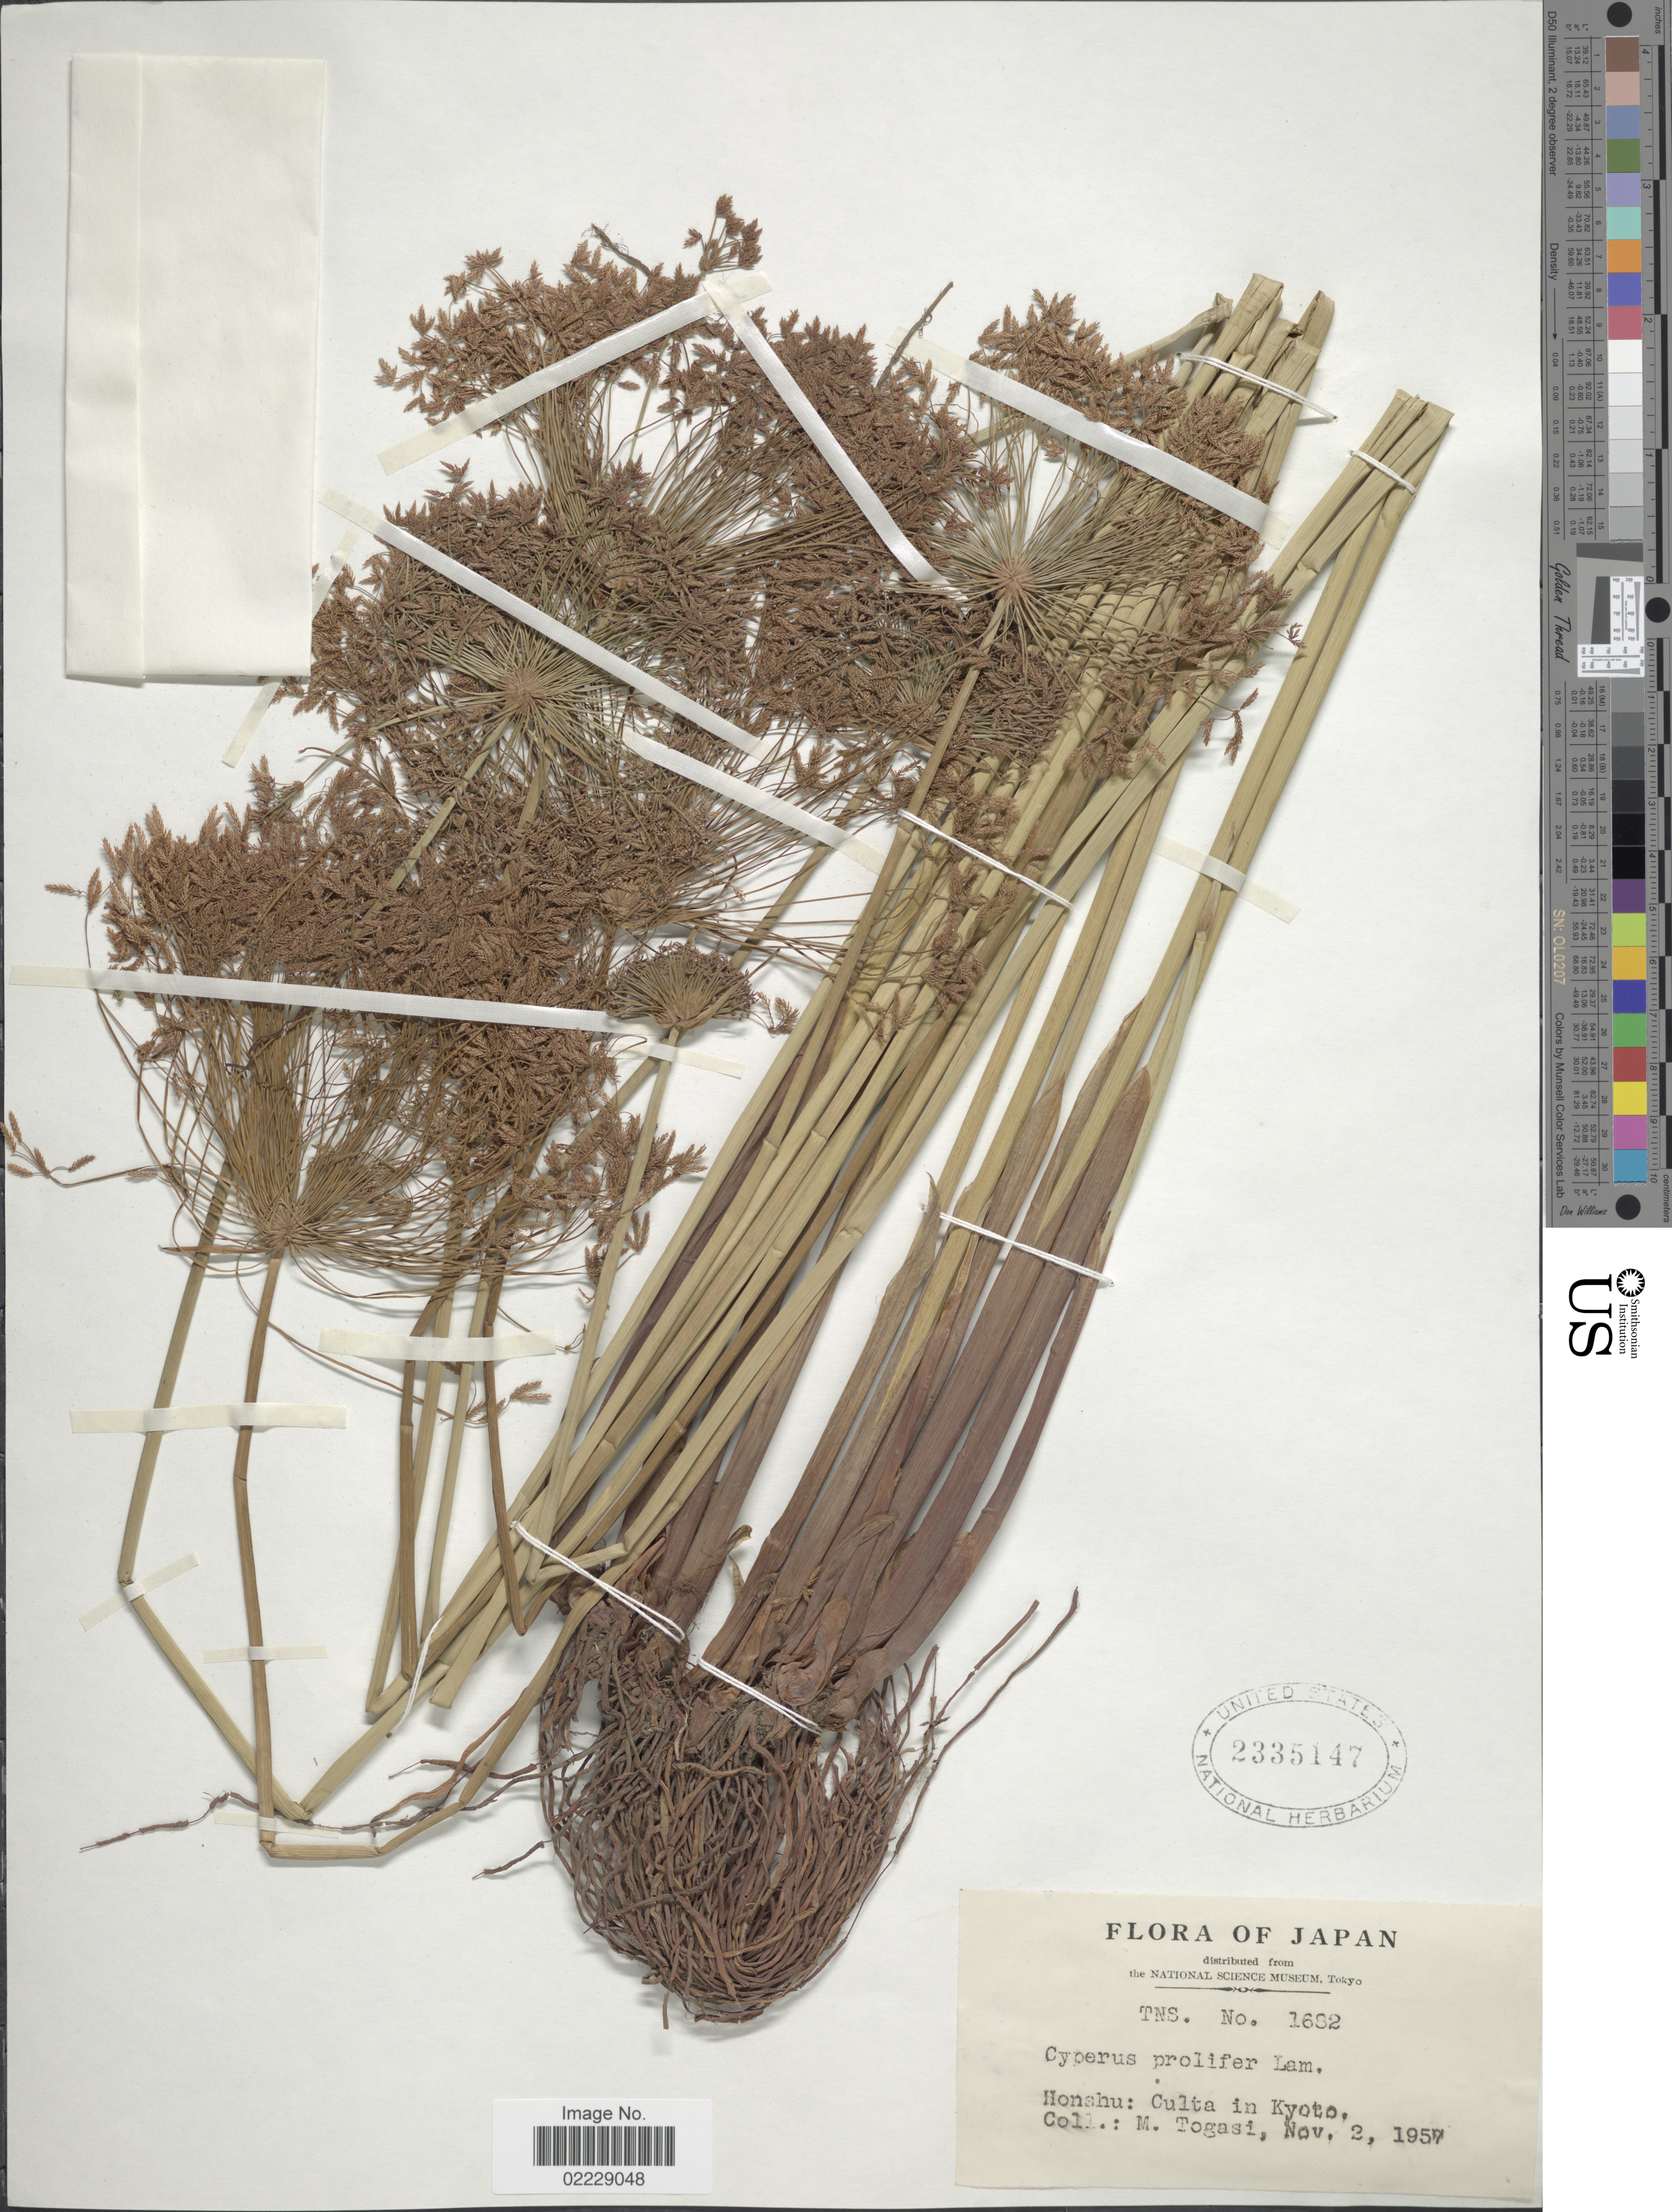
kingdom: Plantae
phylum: Tracheophyta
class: Liliopsida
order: Poales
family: Cyperaceae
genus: Cyperus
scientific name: Cyperus prolifer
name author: Lam.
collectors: M. Togasi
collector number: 1682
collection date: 1957-11-02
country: Japan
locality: Honshu: Culta in Kyoto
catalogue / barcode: US 2335147